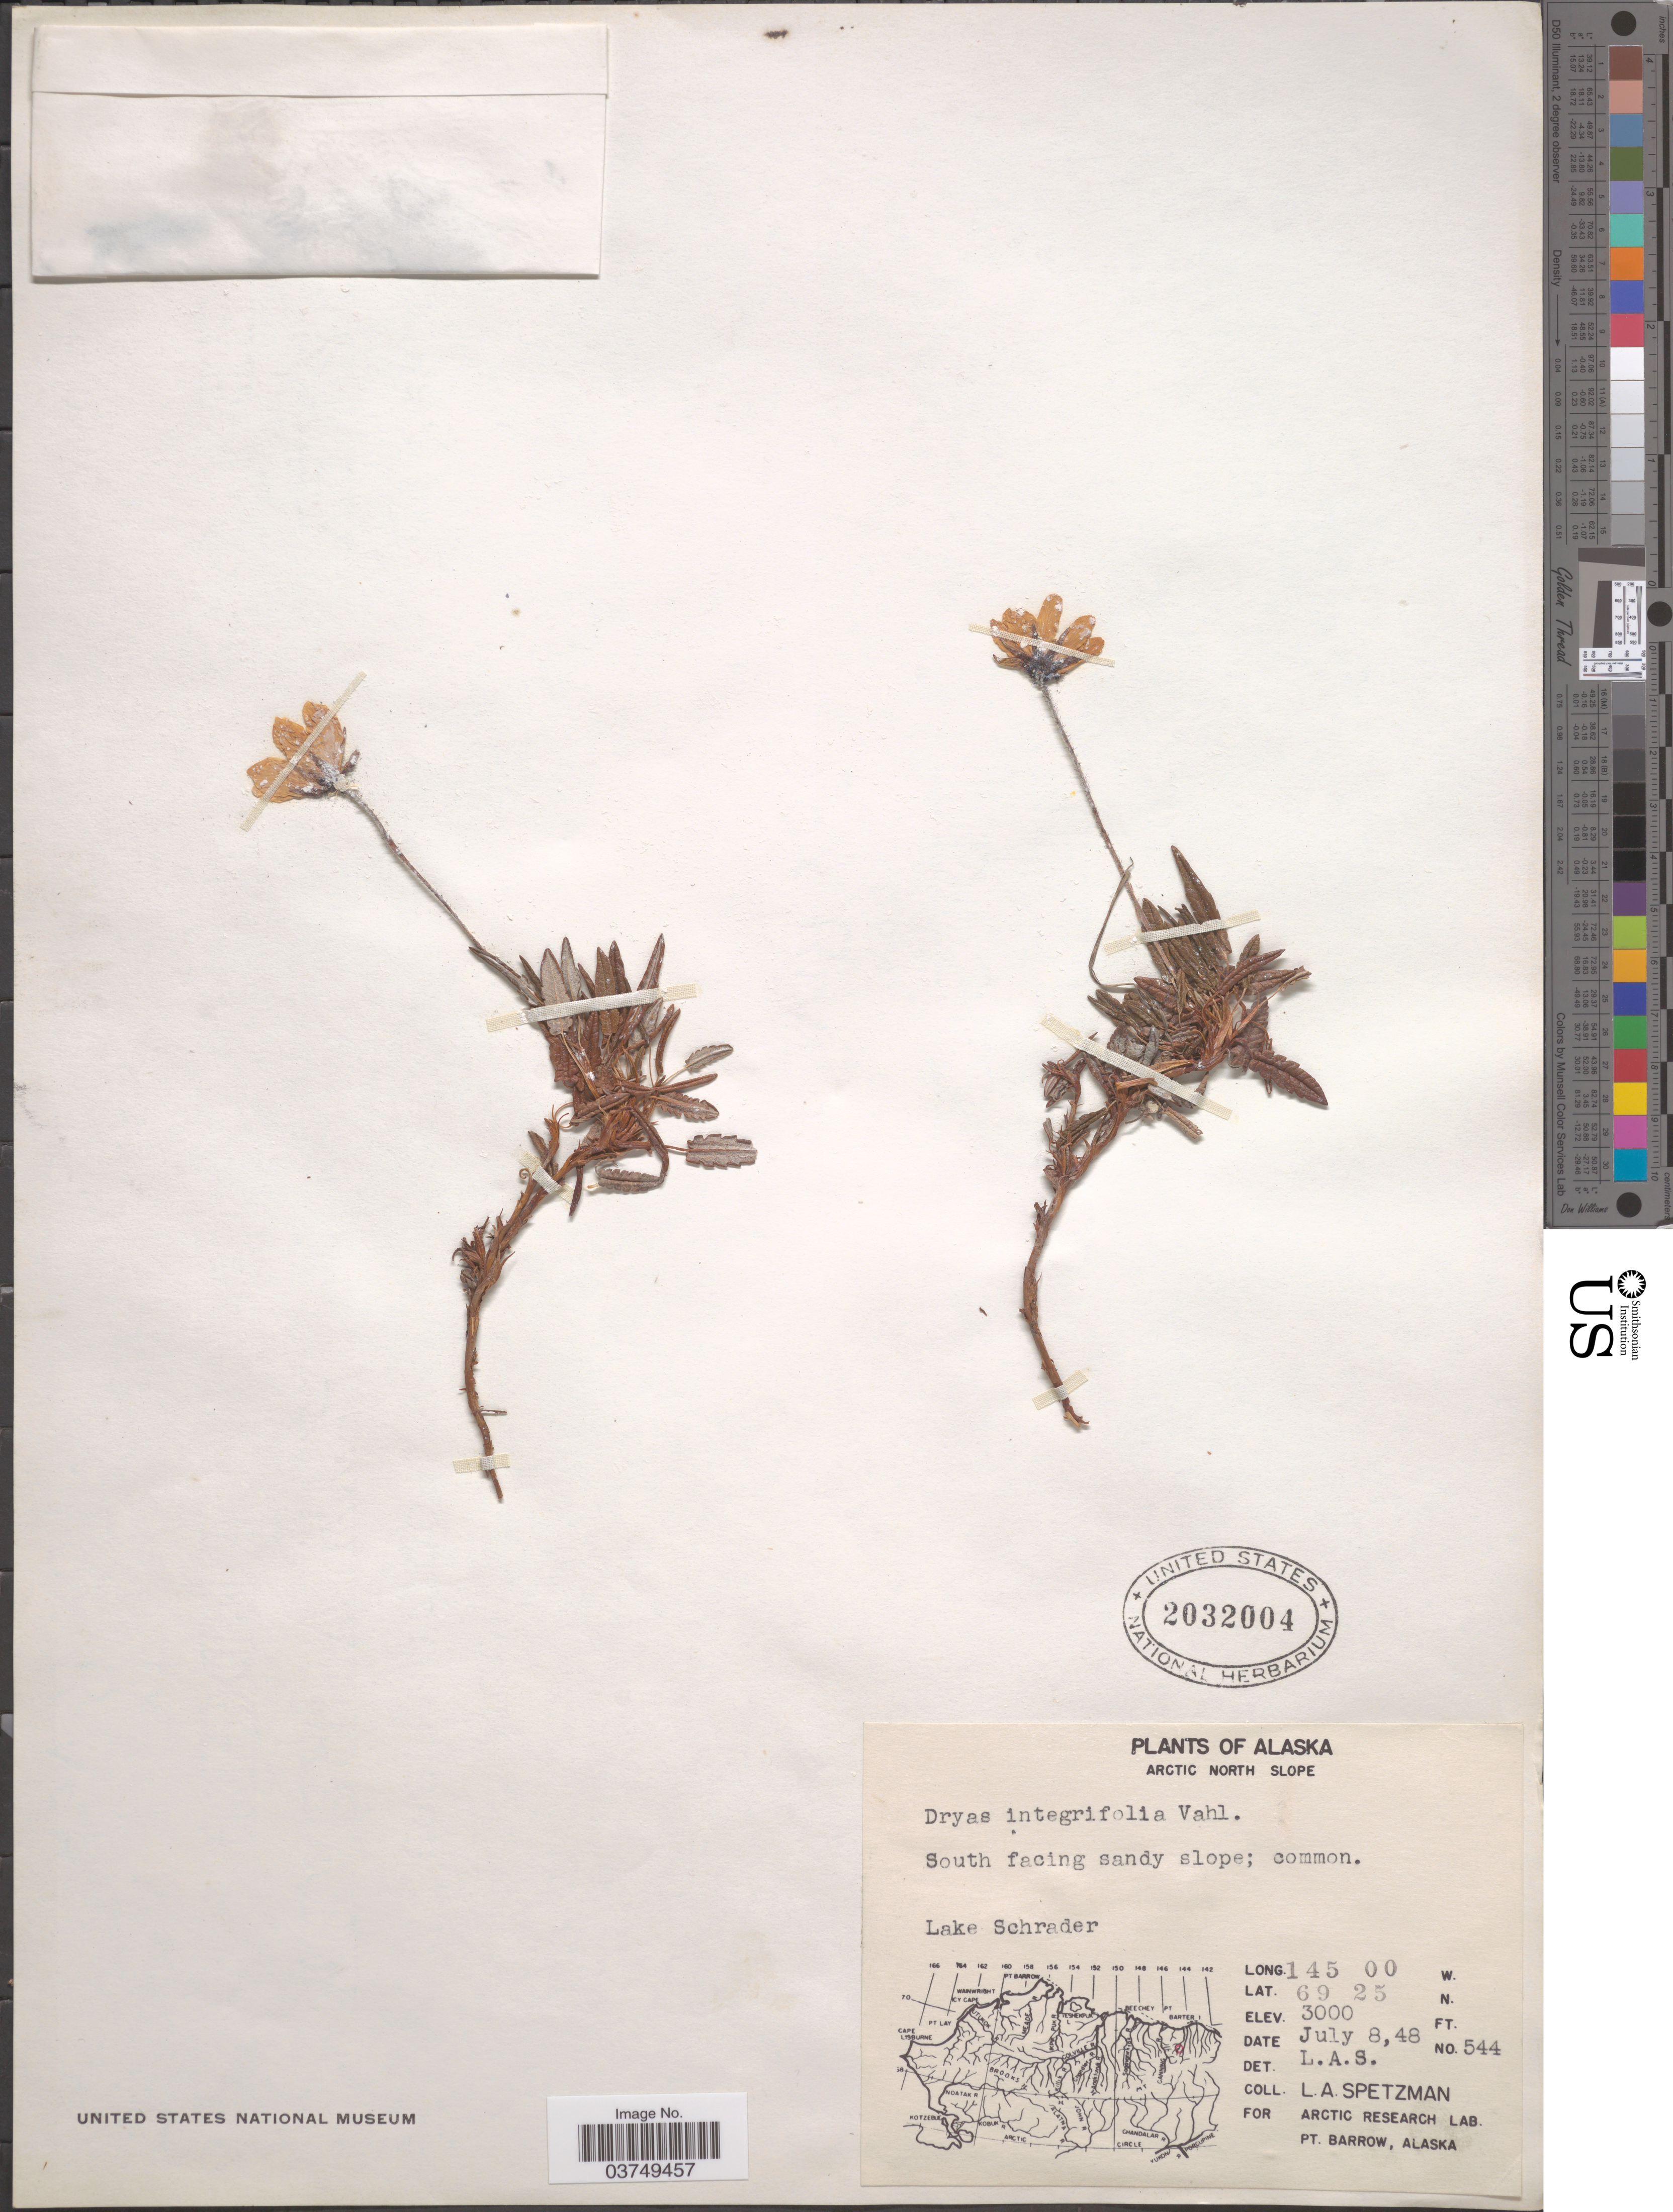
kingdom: Plantae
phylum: Tracheophyta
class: Magnoliopsida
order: Rosales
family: Rosaceae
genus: Dryas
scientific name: Dryas integrifolia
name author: Vahl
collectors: L. Spetzman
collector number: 544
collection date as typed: Transcribed d/m/y: 8/7/48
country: United States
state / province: Alaska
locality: Arctic North Slope. Lake Schrader.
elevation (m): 914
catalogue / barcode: US 2032004